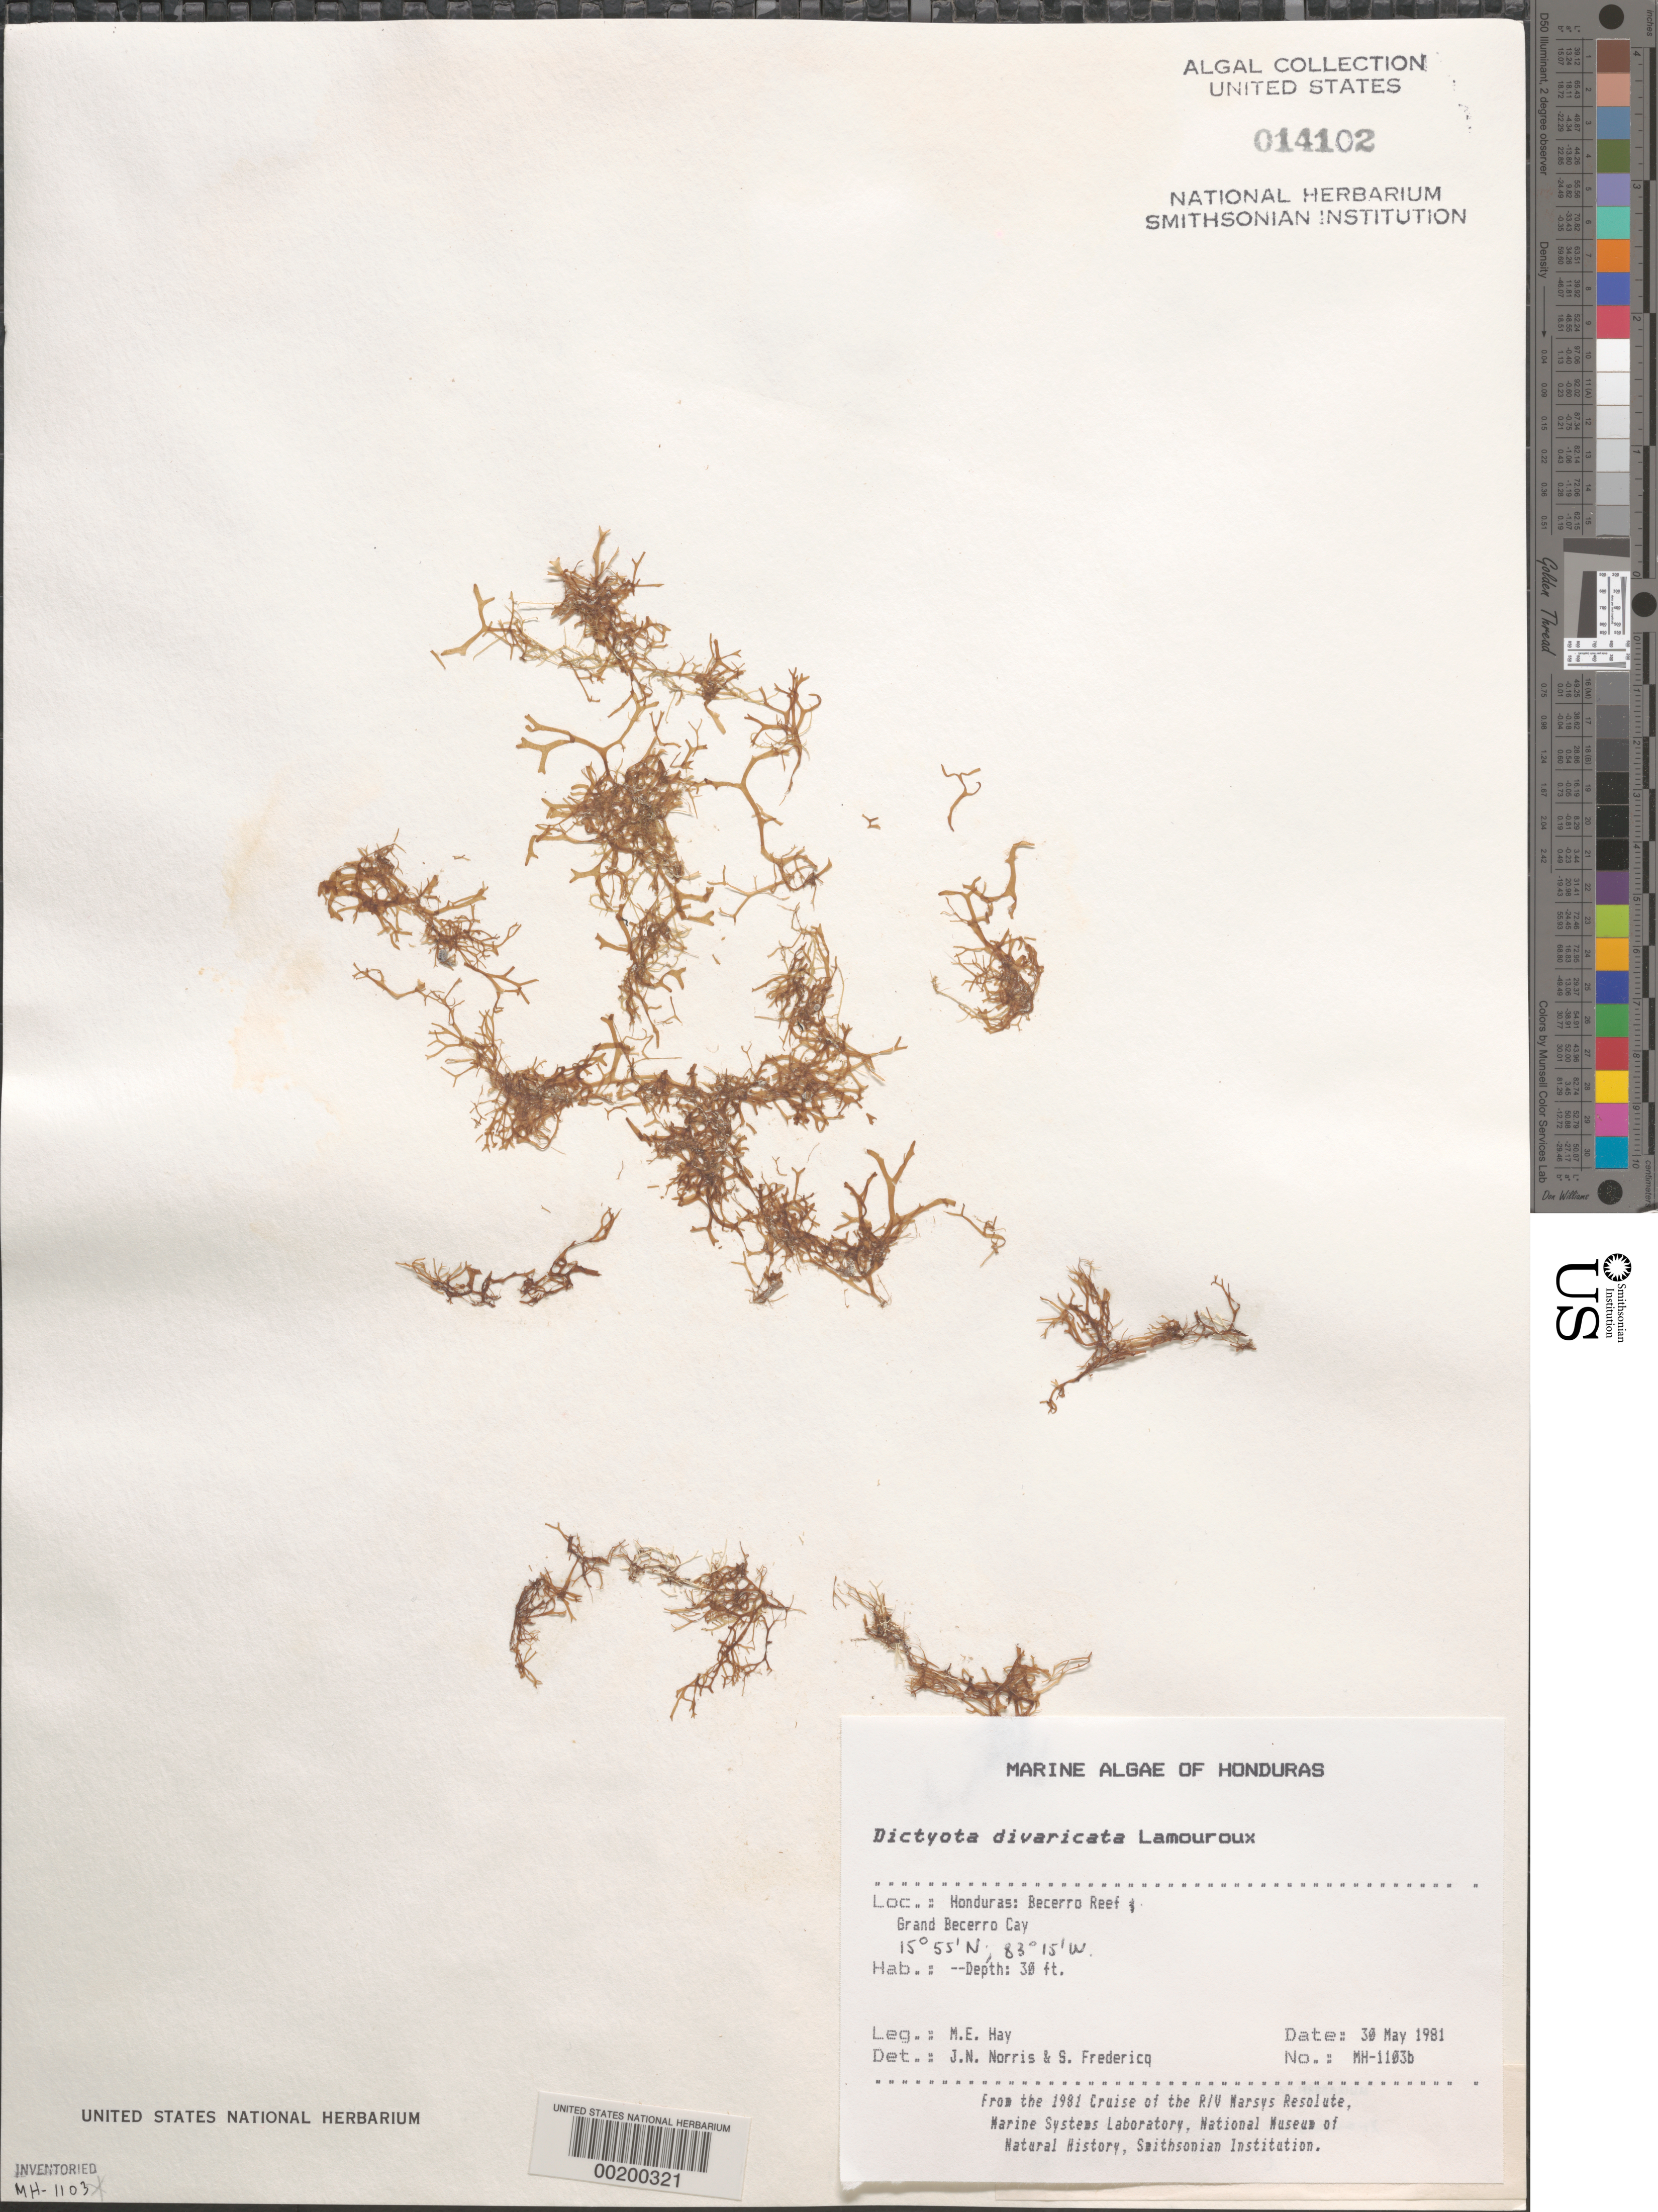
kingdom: Chromista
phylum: Ochrophyta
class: Phaeophyceae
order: Dictyotales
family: Dictyotaceae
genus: Dictyota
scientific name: Dictyota divaricata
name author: J.V.Lamouroux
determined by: Norris, J. N.; Fredericq, S.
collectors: M. E. Hay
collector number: MEH-1103b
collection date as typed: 30 May 1981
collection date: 1981-05-30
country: Honduras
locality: Becerro reef, grand becerro cay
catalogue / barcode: US 14102